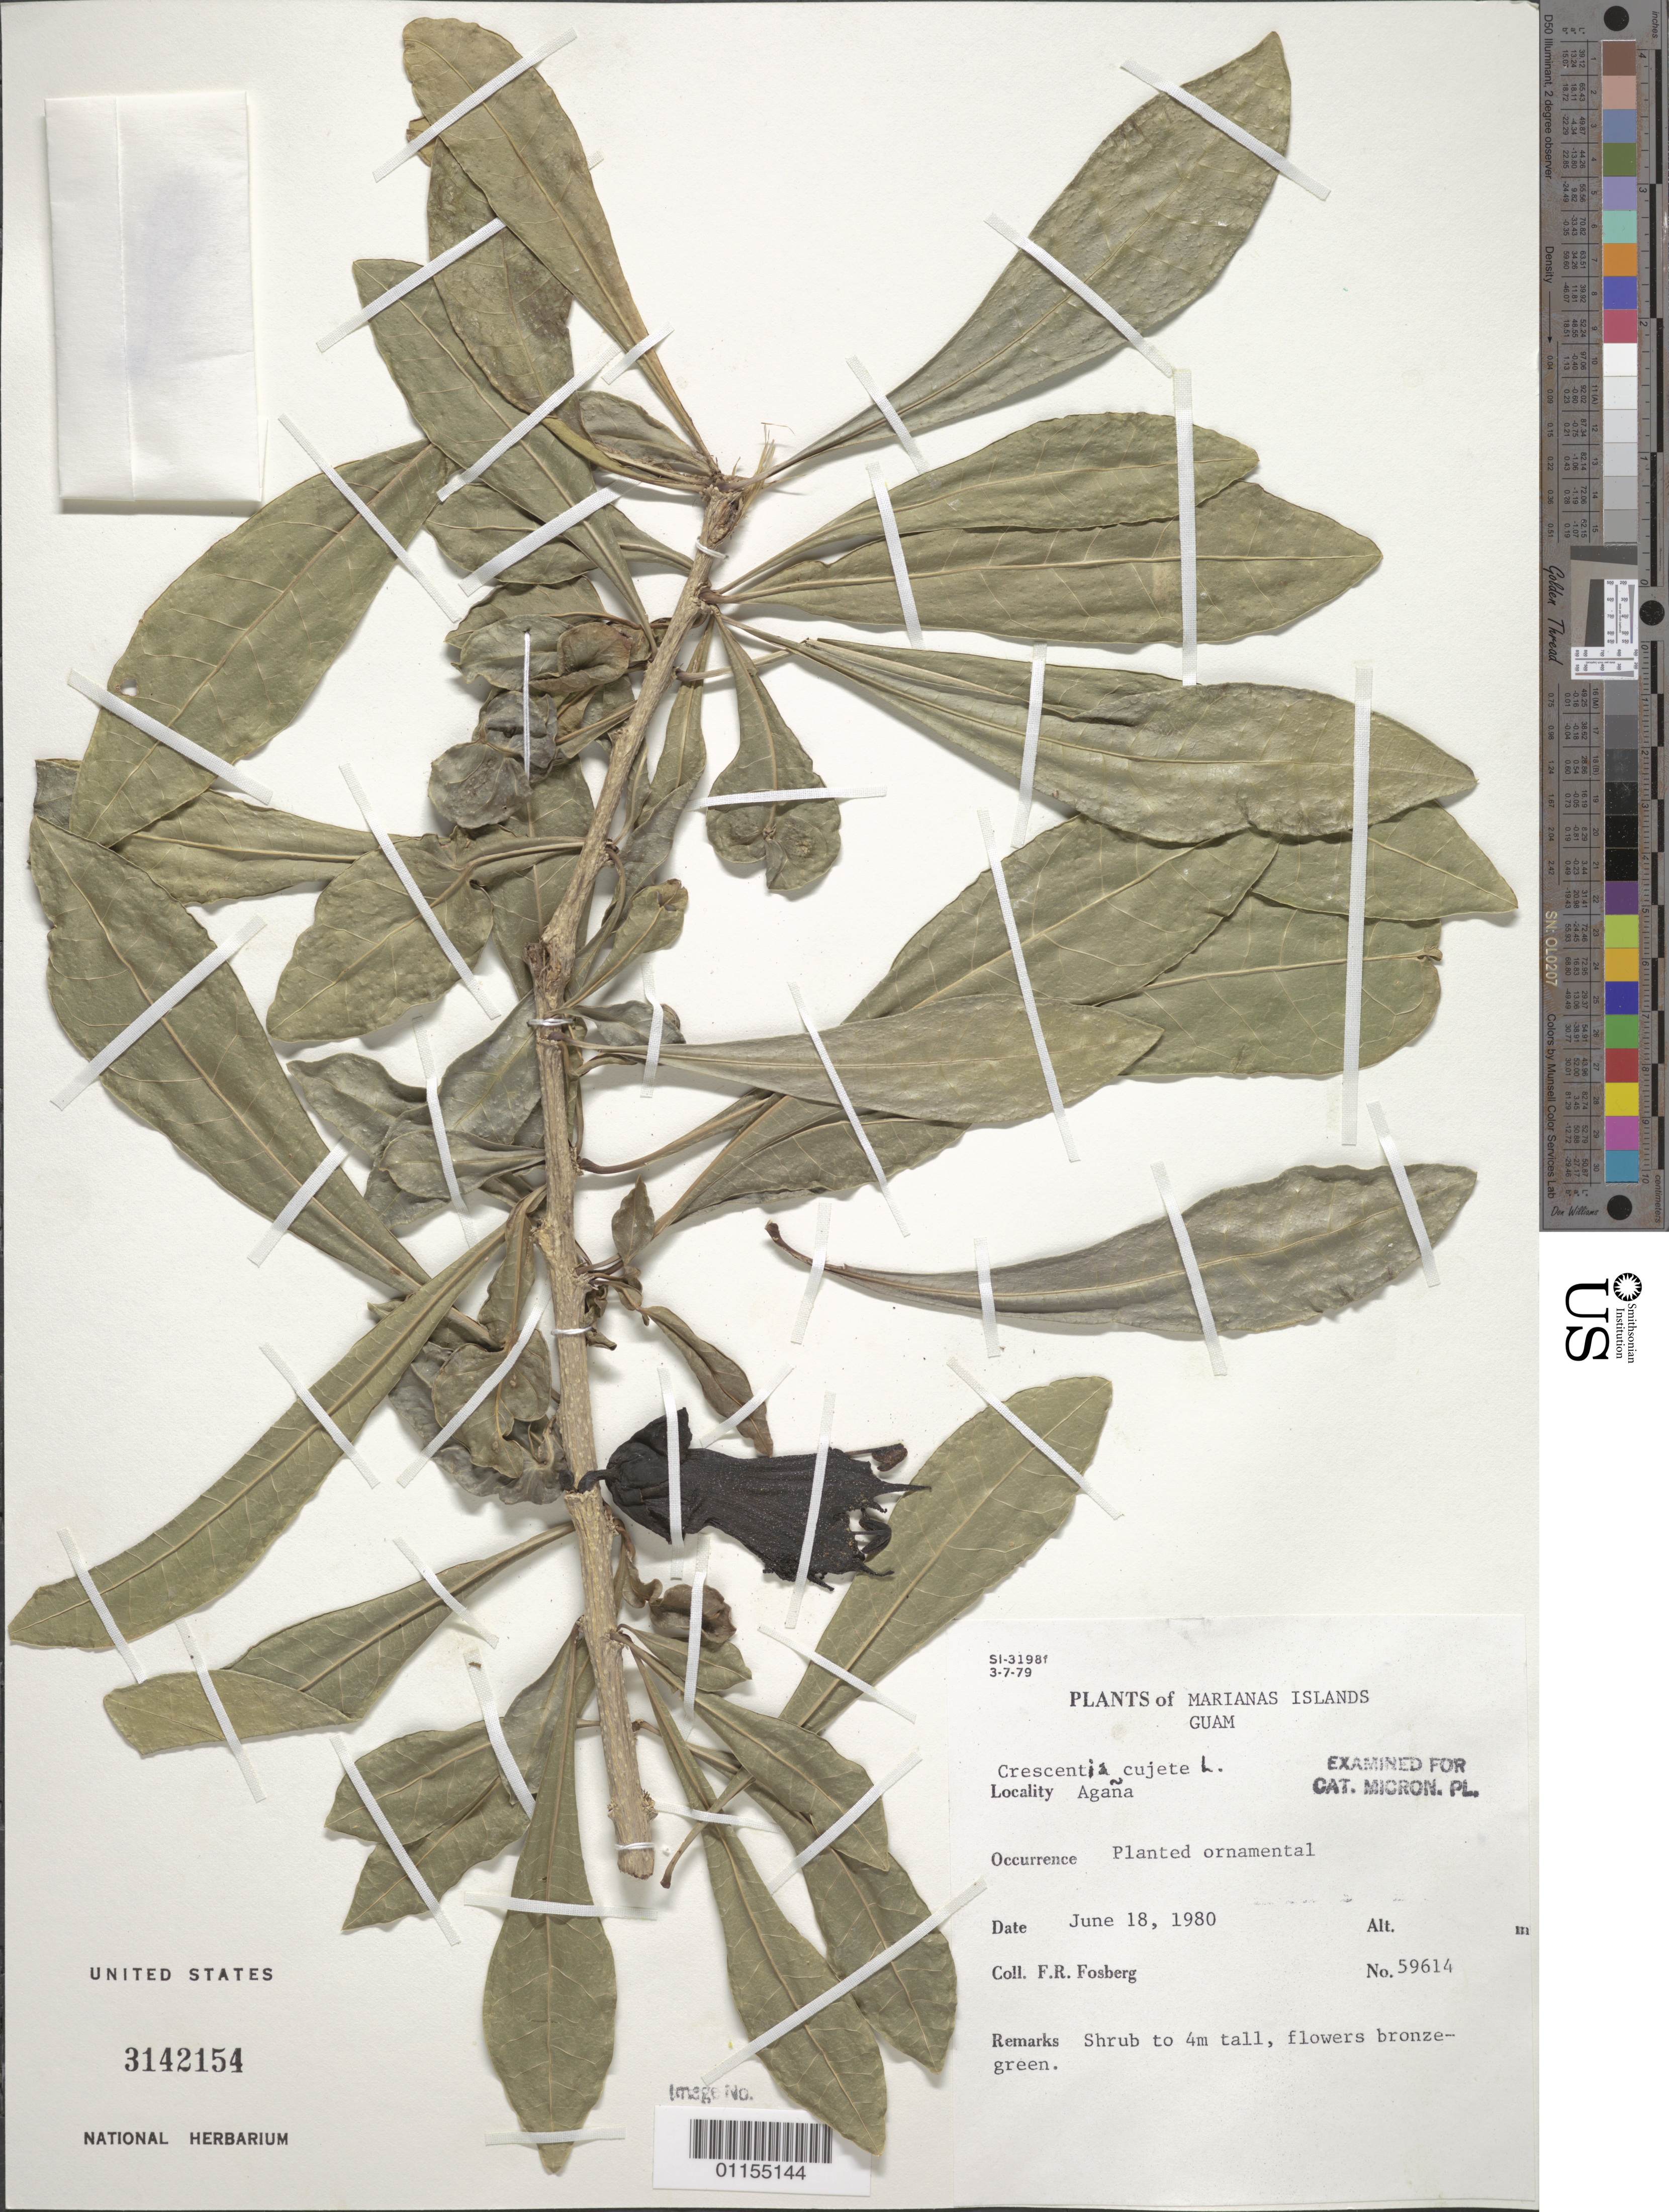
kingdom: Plantae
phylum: Tracheophyta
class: Magnoliopsida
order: Lamiales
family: Bignoniaceae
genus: Crescentia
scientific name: Crescentia cujete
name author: L.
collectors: F. R. Fosberg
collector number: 59614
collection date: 1980-06-18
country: Guam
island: Guam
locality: Agana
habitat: planted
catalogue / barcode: US 3142154